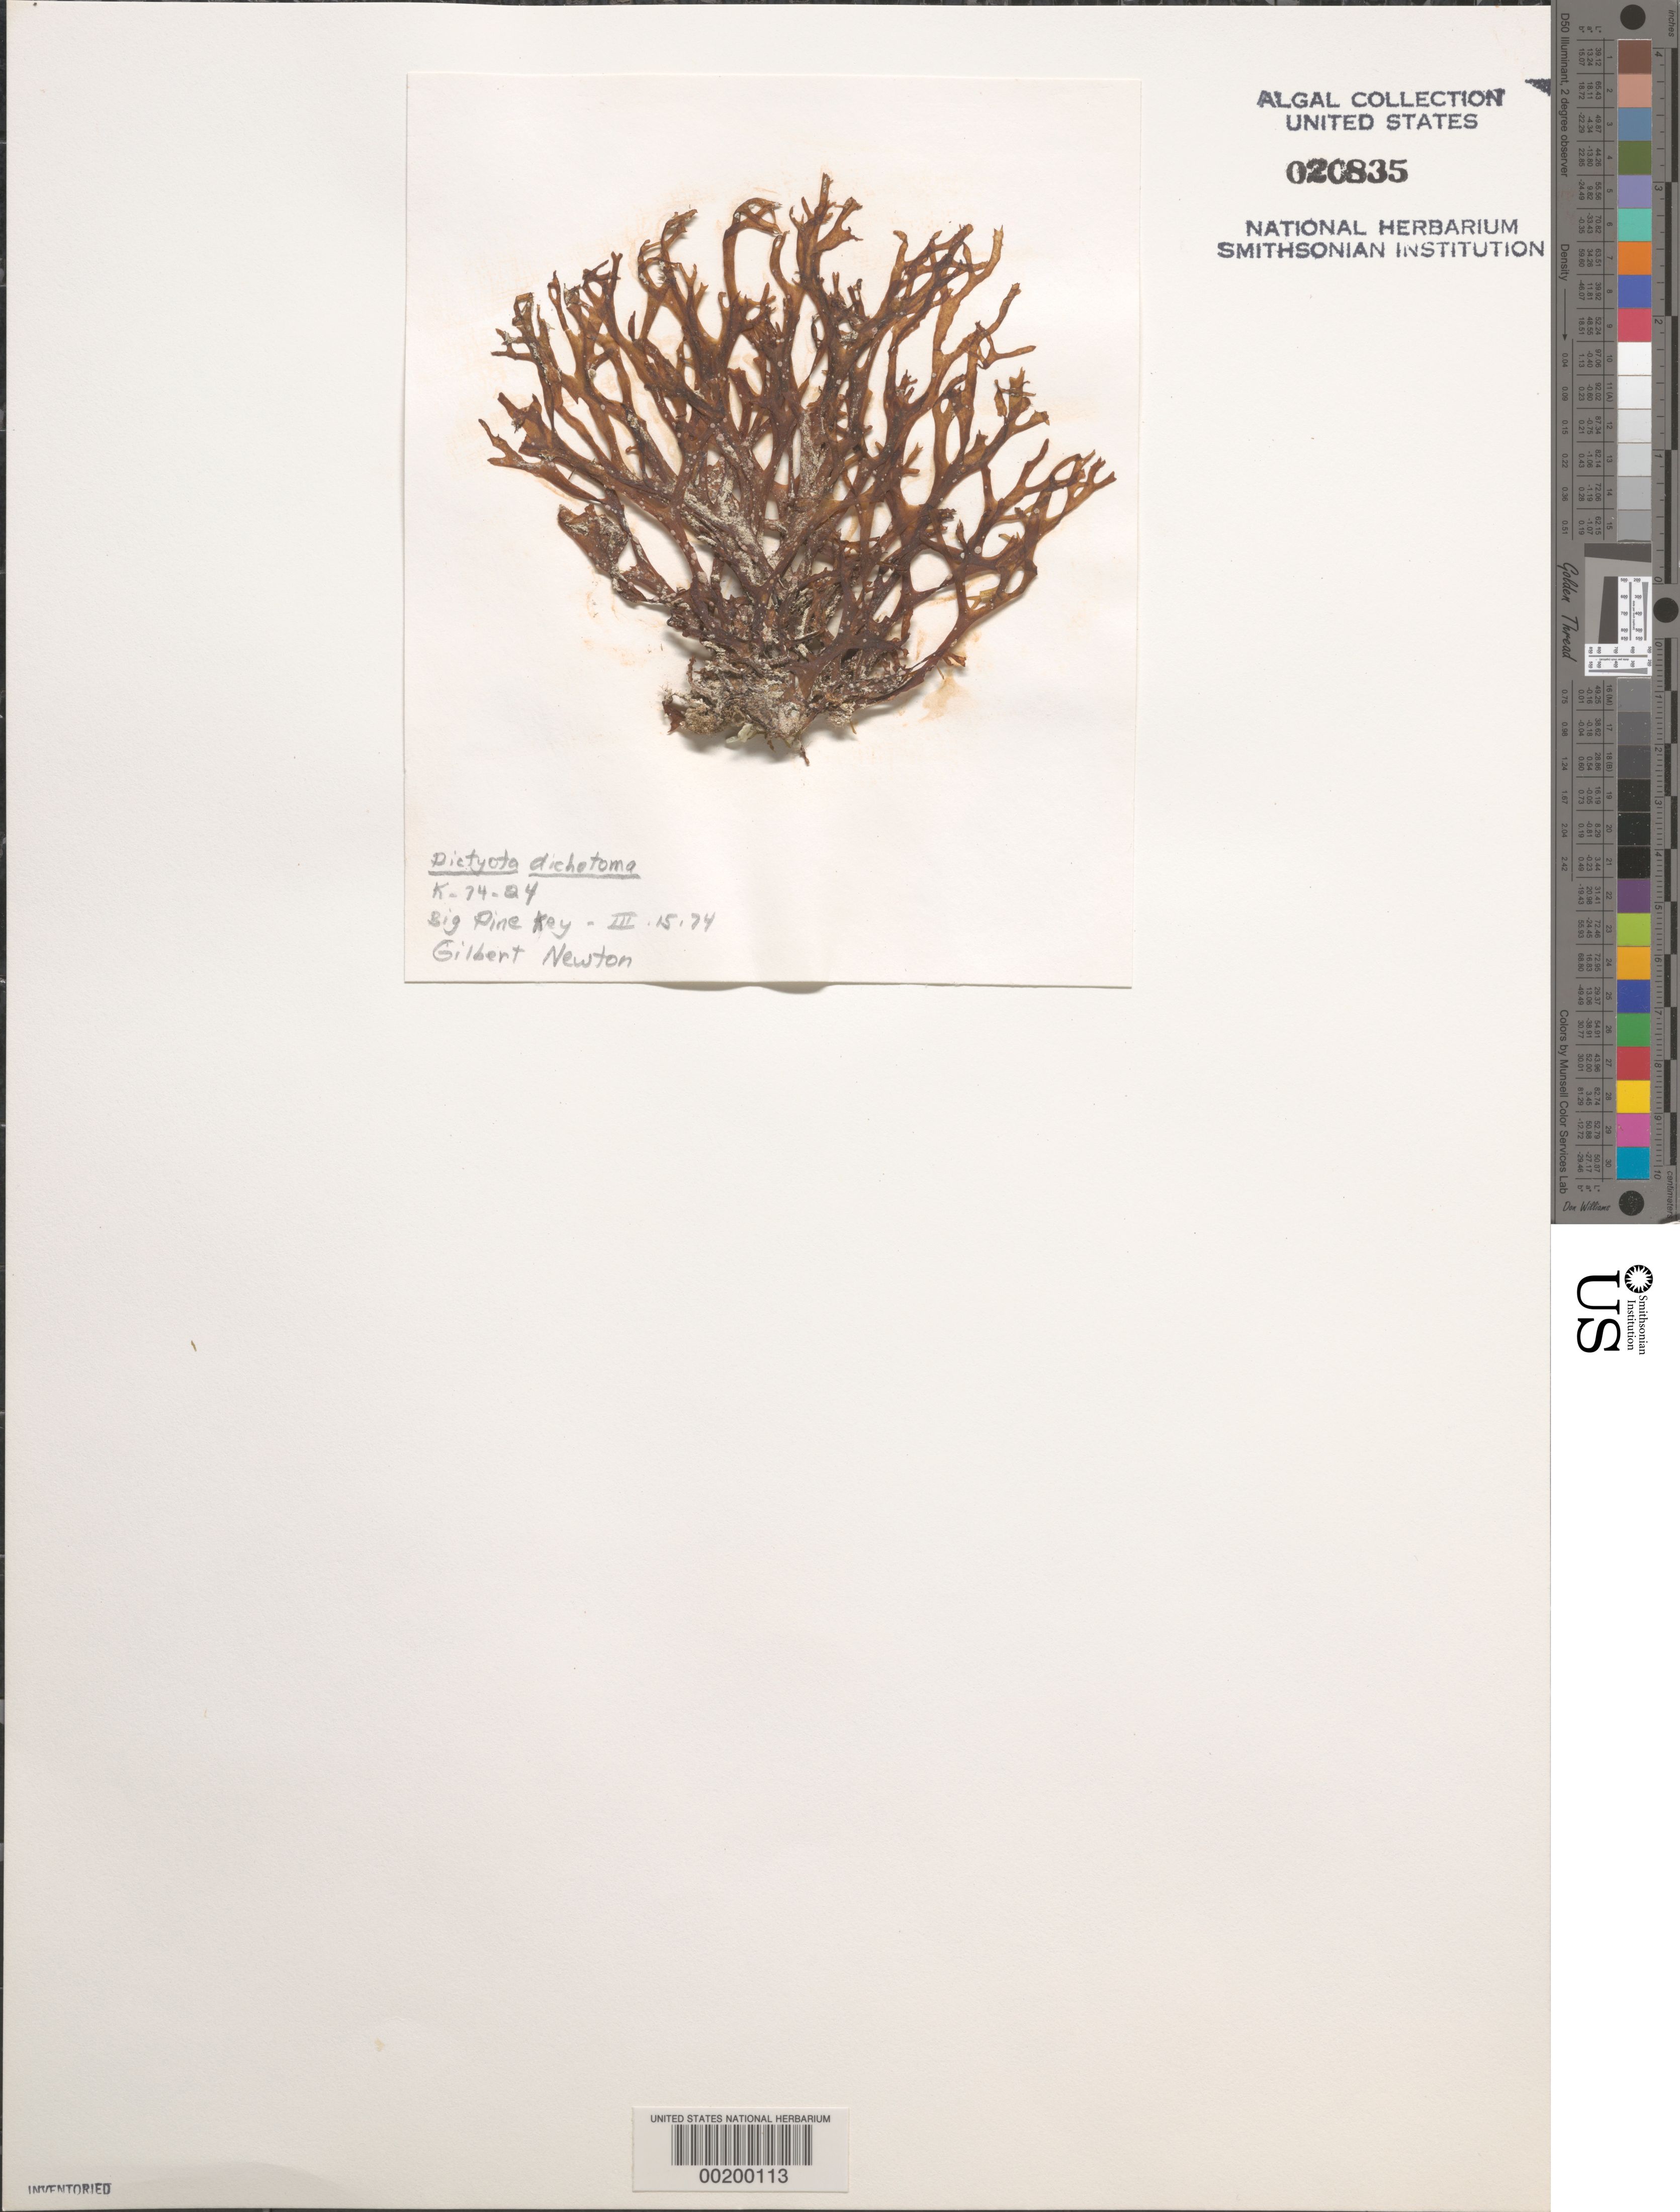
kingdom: Chromista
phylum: Ochrophyta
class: Phaeophyceae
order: Dictyotales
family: Dictyotaceae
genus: Dictyota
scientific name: Dictyota dichotoma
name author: (Huds.) J.V.Lamouroux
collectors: G. Newton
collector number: K-74-24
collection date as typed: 15 Mar 1974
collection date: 1974-03-15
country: United States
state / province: Florida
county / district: Monroe County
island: Big Pine Key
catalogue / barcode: US 20835